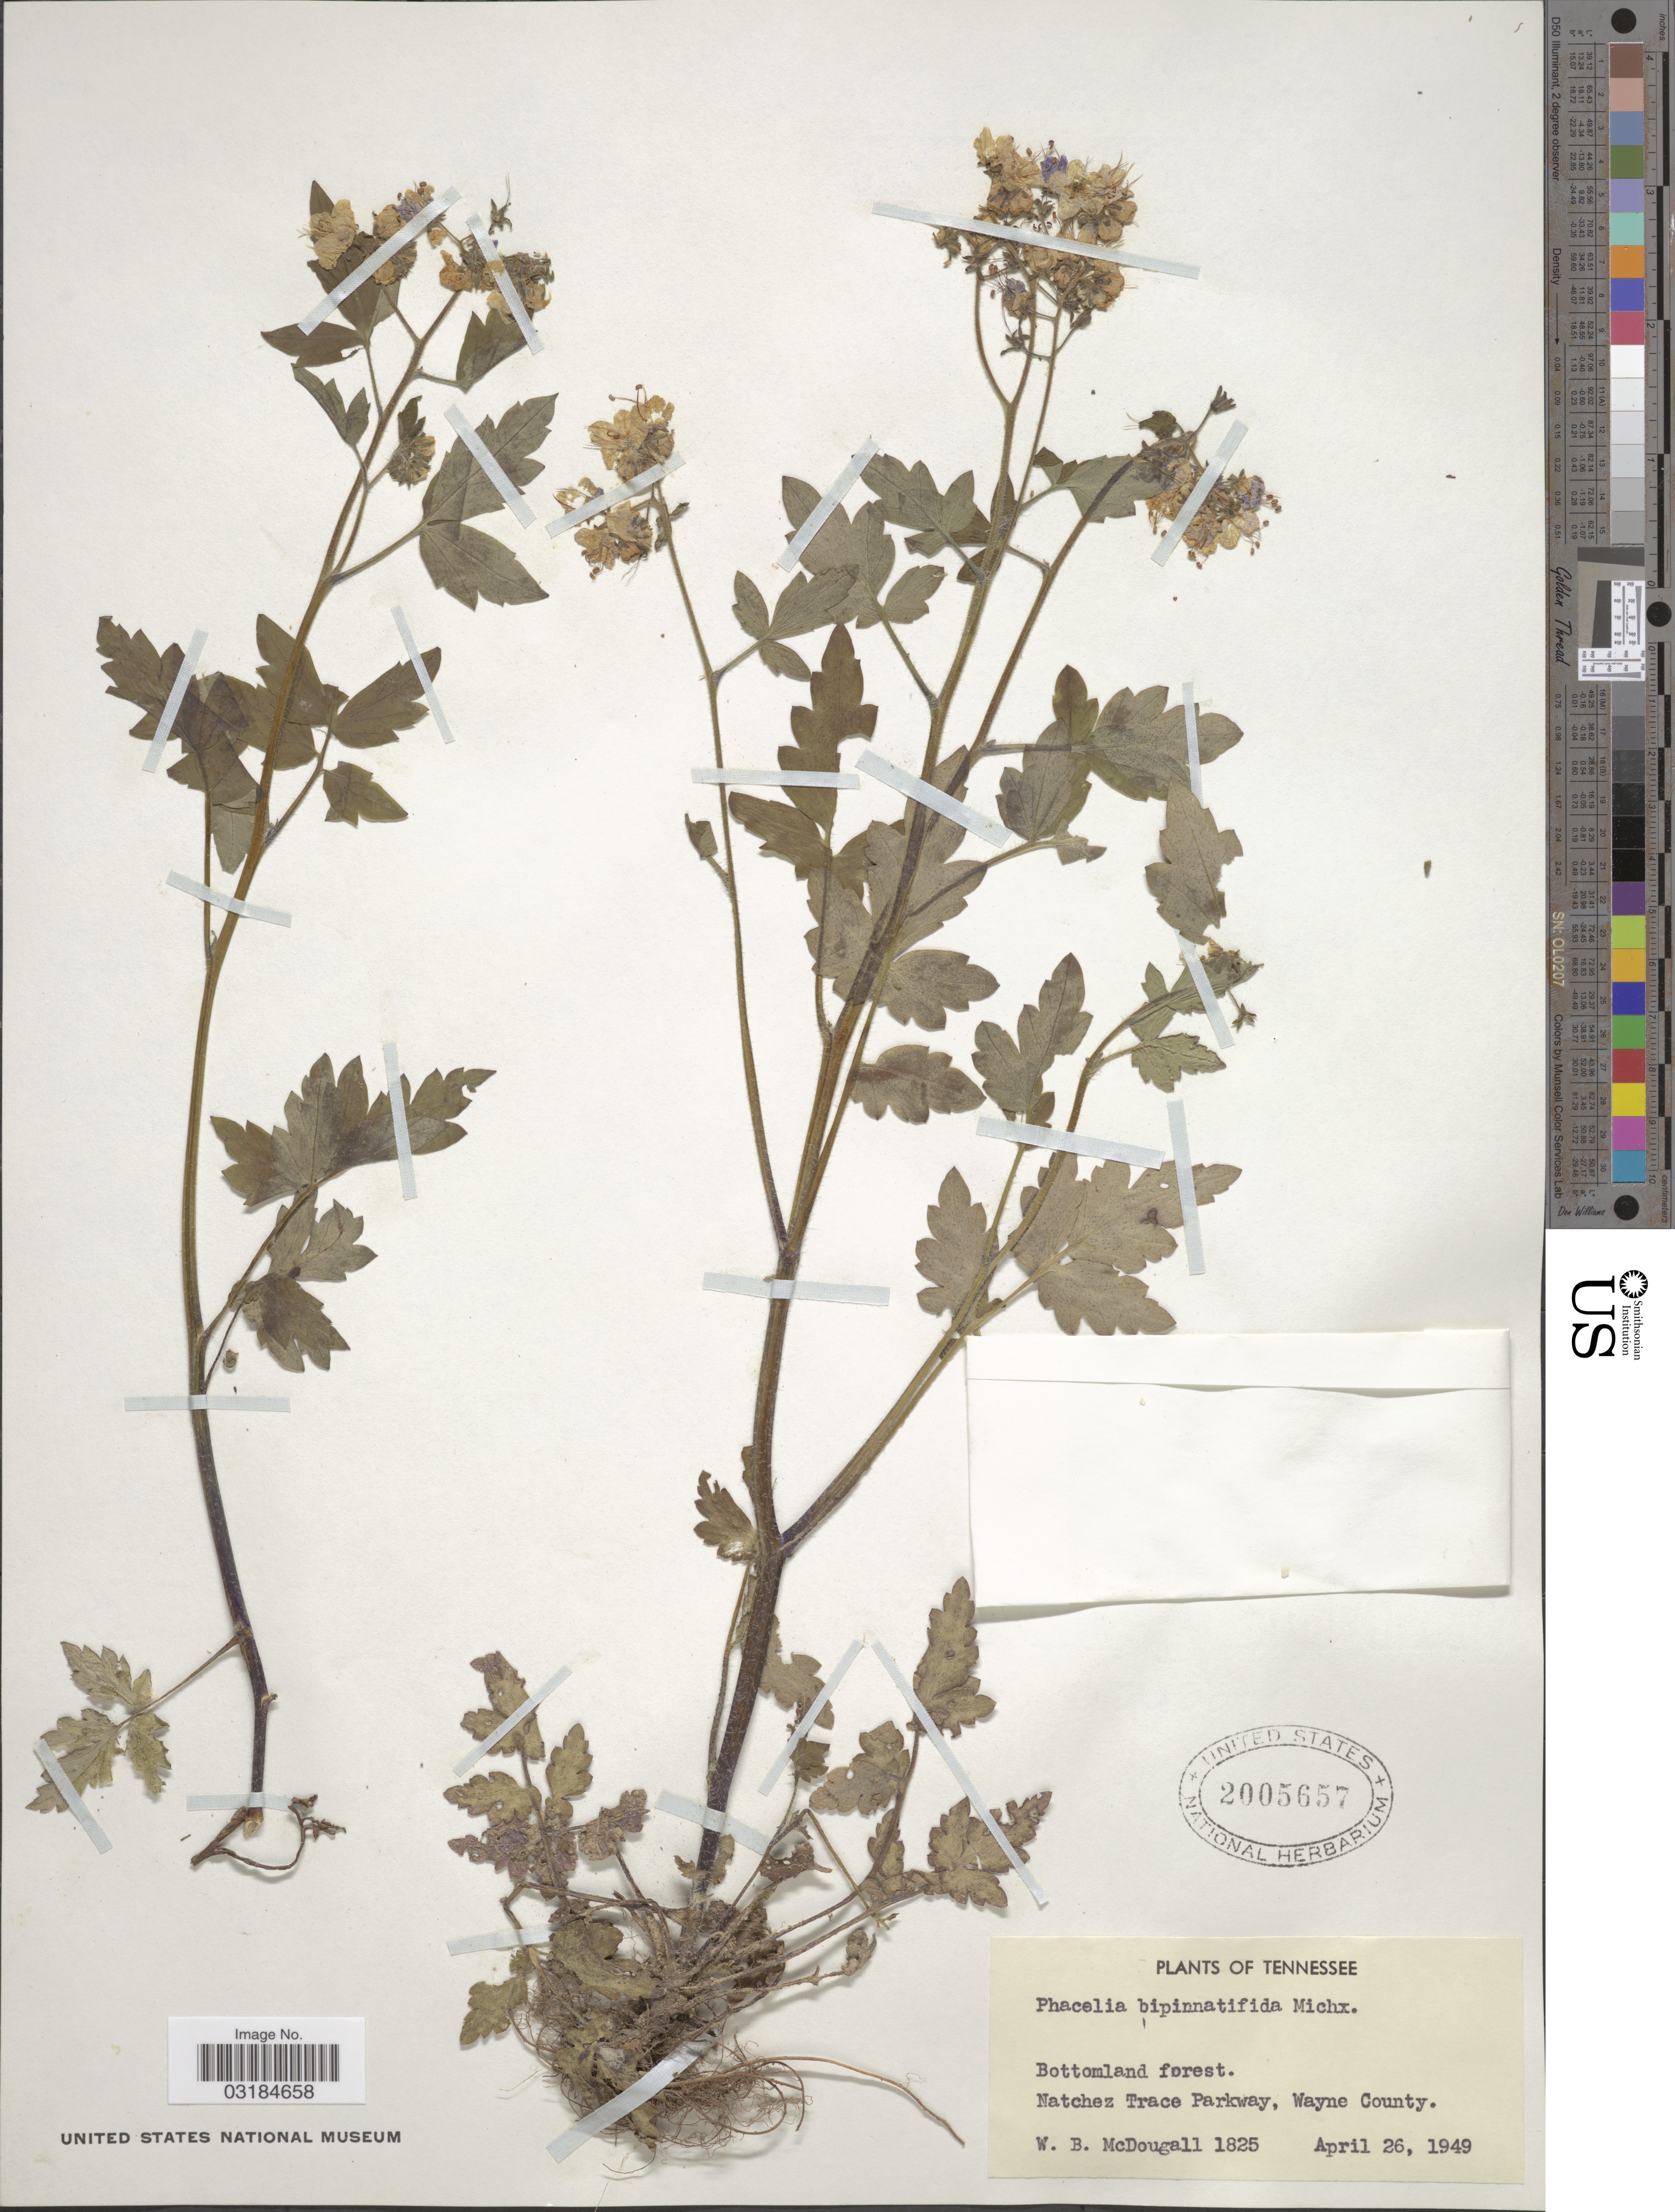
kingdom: Plantae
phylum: Tracheophyta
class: Magnoliopsida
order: Boraginales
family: Hydrophyllaceae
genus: Phacelia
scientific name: Phacelia bipinnatifida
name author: (Atwood) Michx.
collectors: W. B. McDougall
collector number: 1825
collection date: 1949-04-26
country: United States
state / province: Tennessee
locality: Natchez Trace Parkway, Wayne County.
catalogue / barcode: US 2005657